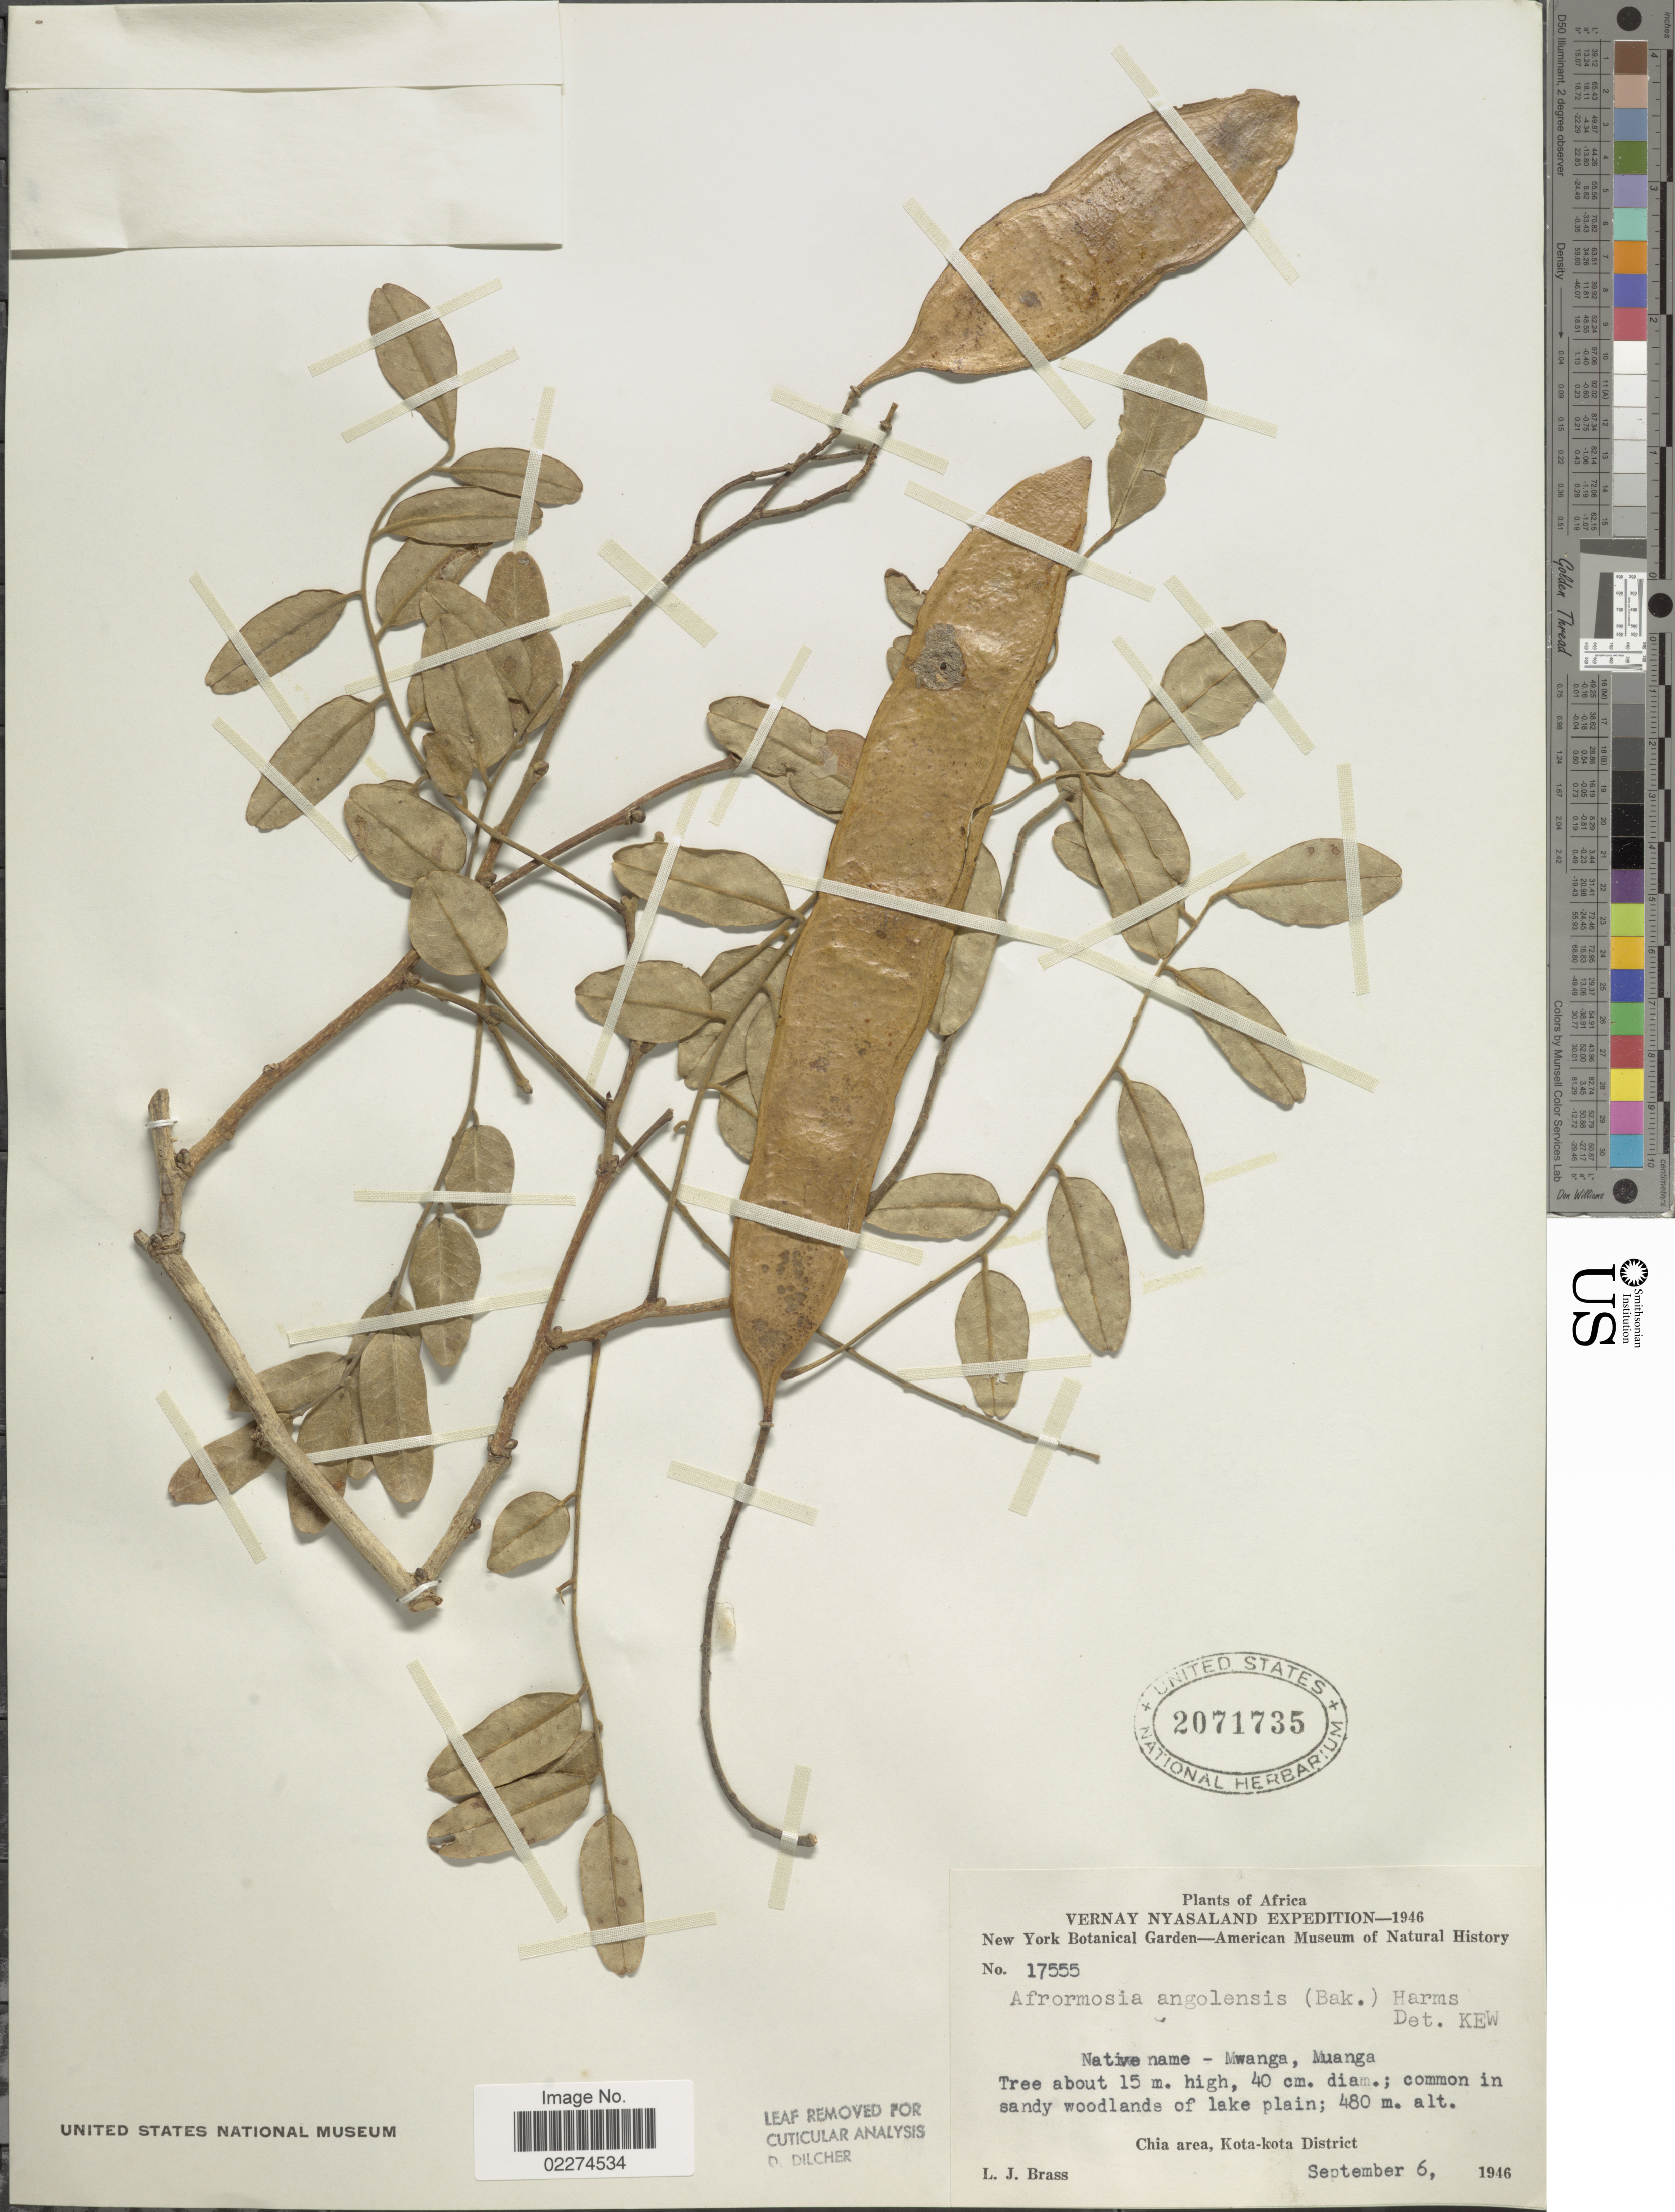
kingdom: Plantae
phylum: Tracheophyta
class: Magnoliopsida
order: Fabales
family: Fabaceae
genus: Pericopsis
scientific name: Pericopsis angolensis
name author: (Baker) Meeuwen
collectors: L. J. Brass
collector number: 17555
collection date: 1946-09-06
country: Malawi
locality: Vernay Nyasaland, Chia area, Kota-Kota District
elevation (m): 480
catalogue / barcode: US 2071735